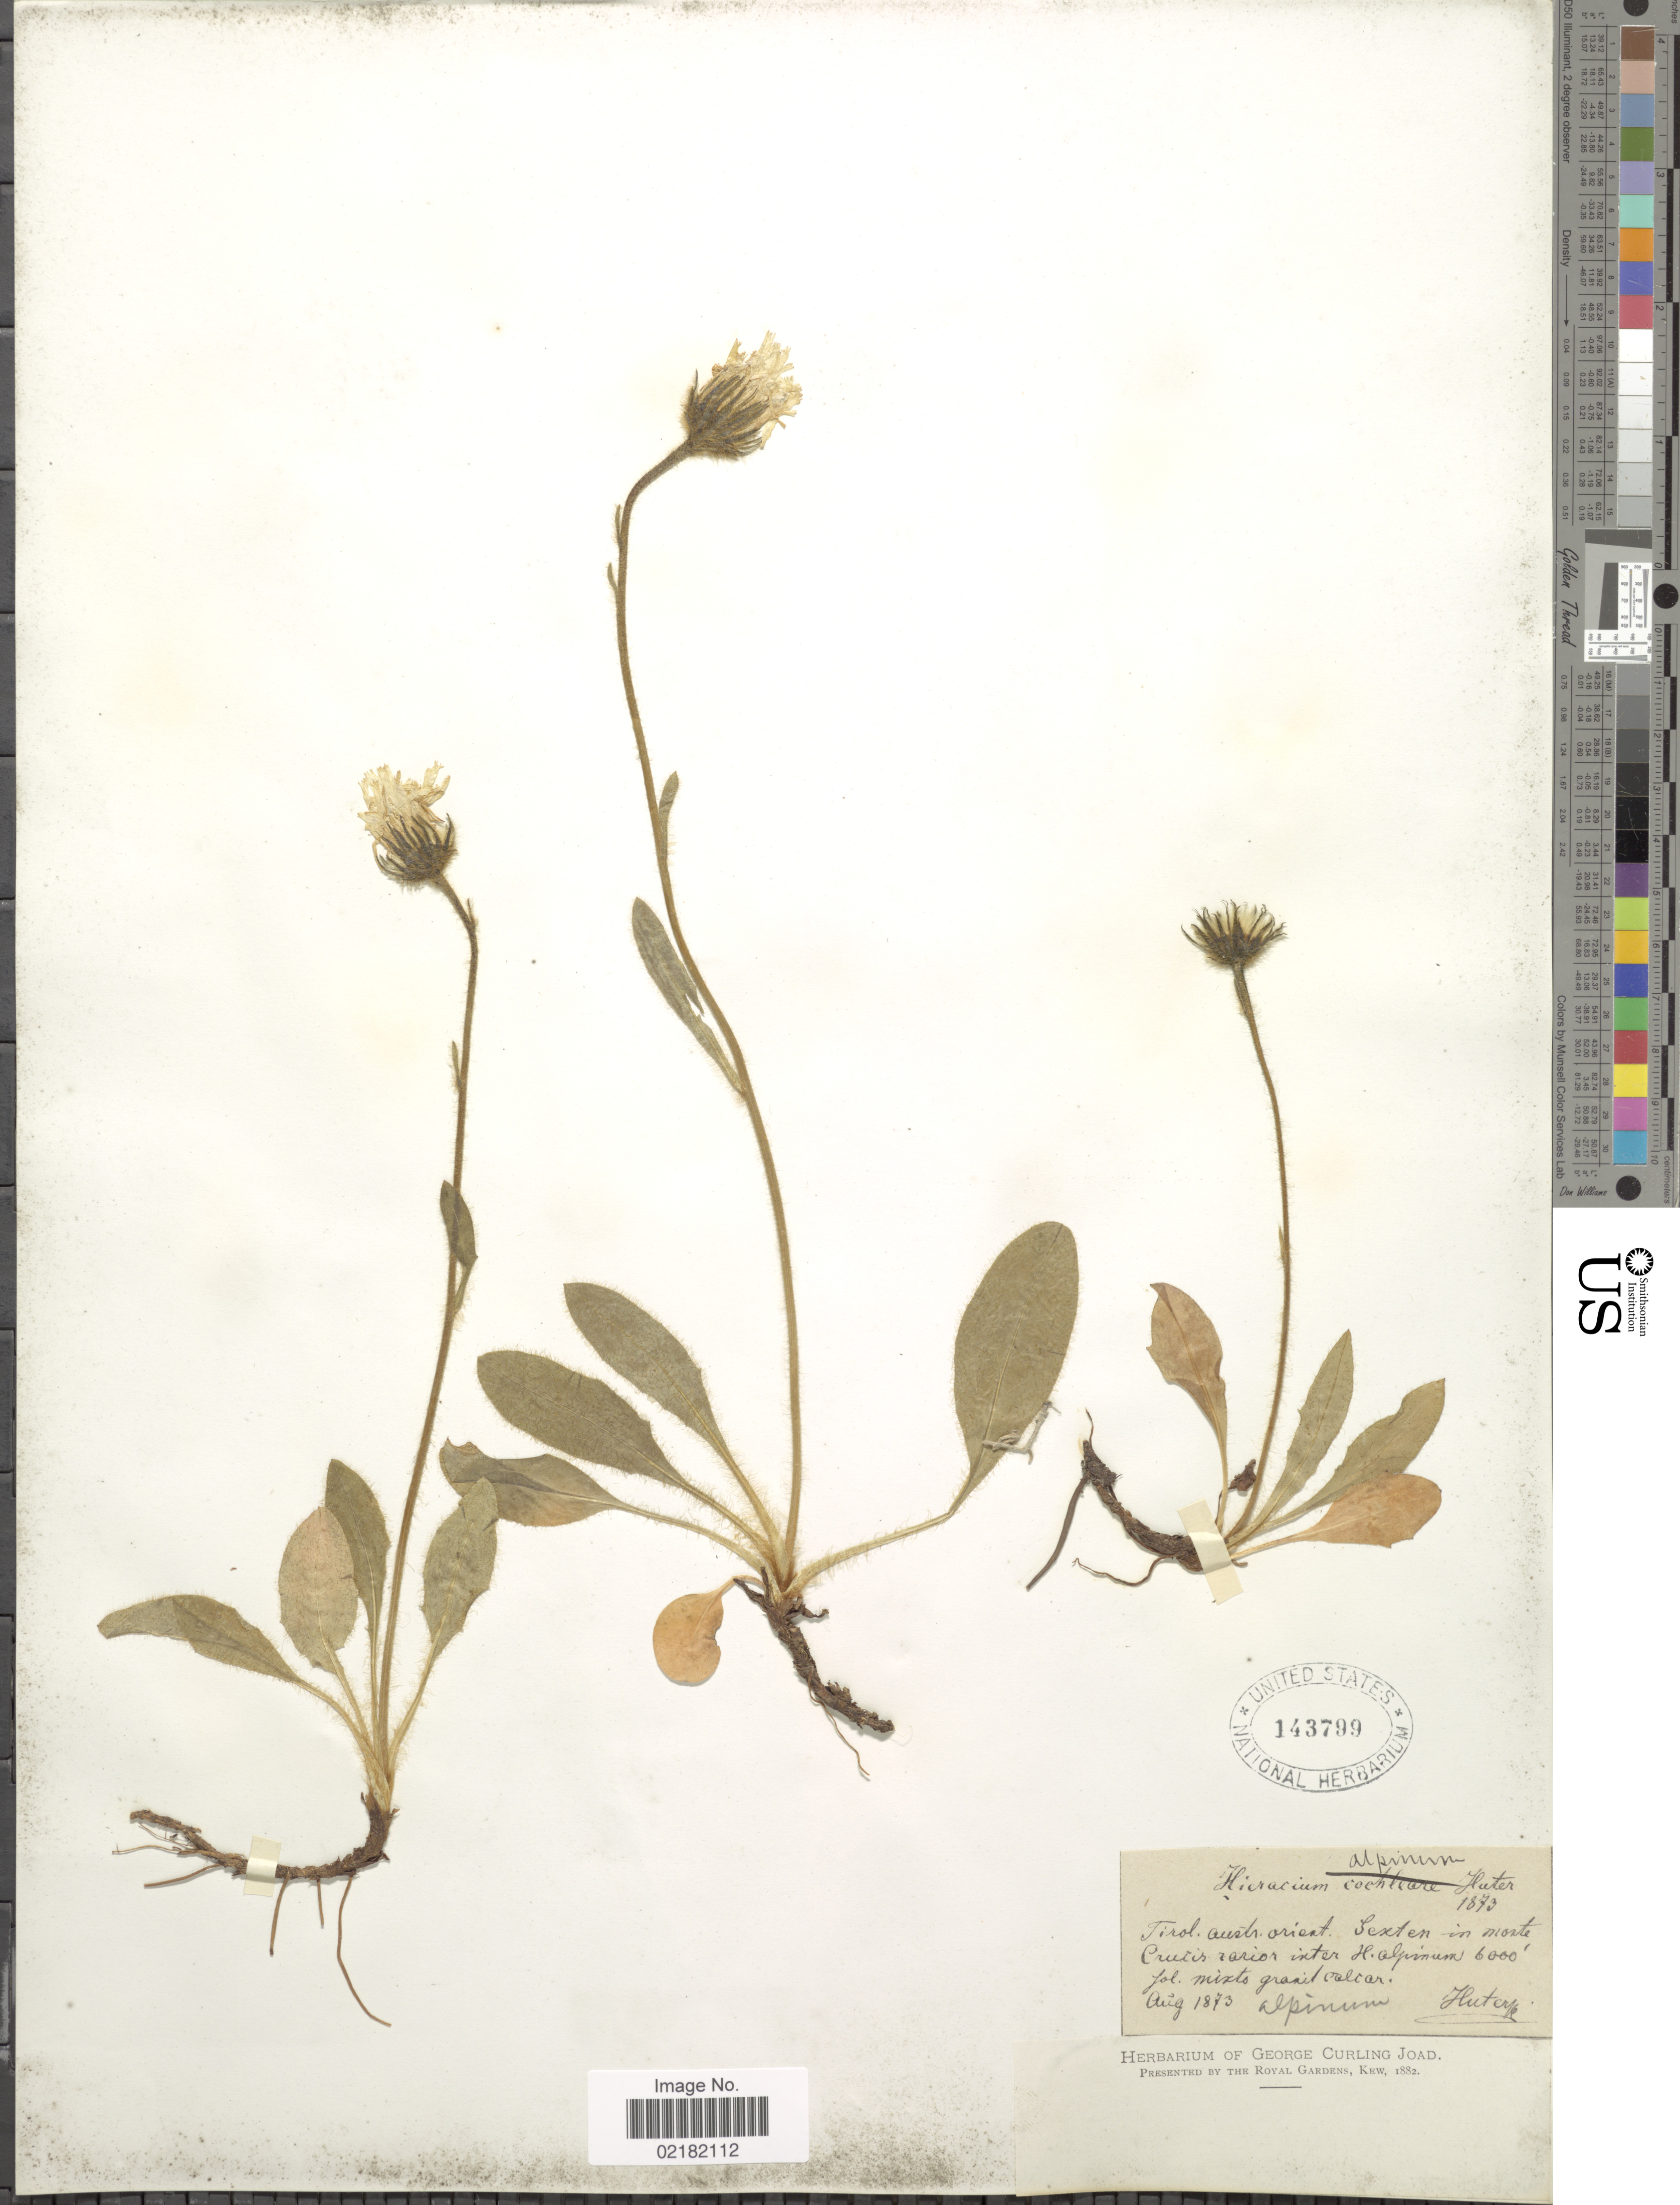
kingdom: Plantae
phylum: Tracheophyta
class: Magnoliopsida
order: Asterales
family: Asteraceae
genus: Hieracium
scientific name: Hieracium alpinum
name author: L.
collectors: -. Huter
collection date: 1873-08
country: Italy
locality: Tirol aust. orient., Sexten in monte Crutis rarior inter.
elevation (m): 1829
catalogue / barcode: US 143799